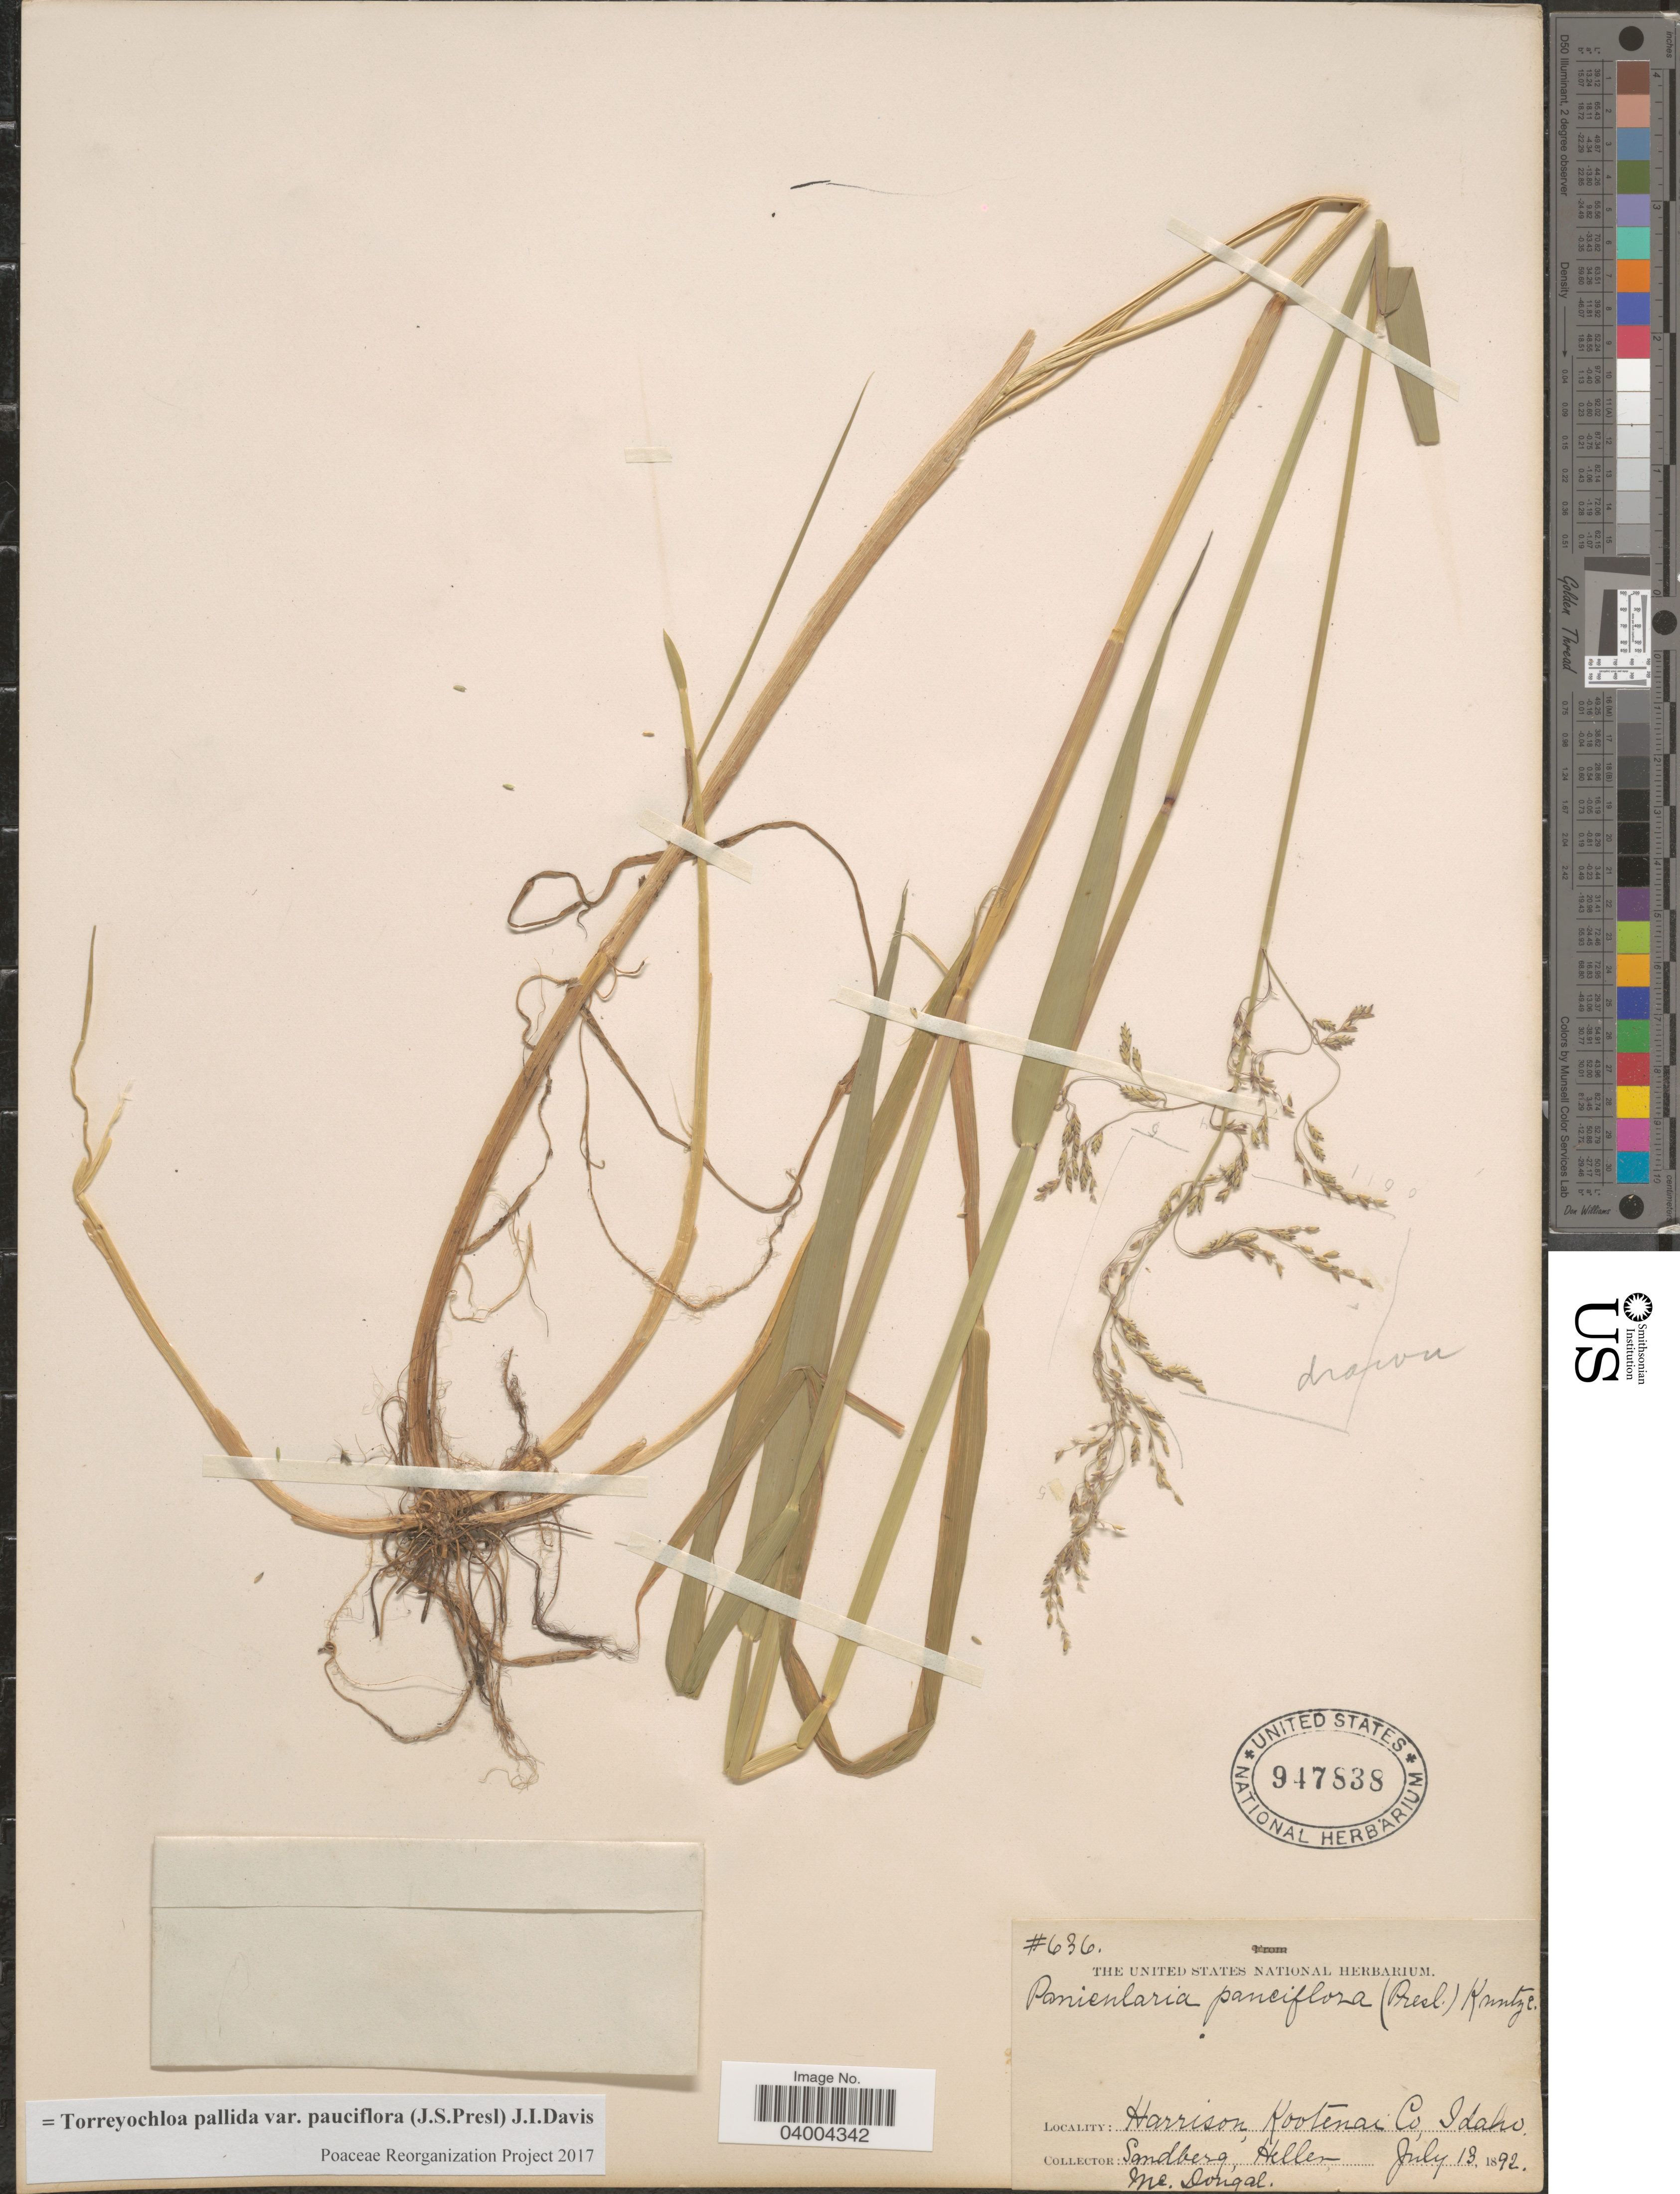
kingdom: Plantae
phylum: Tracheophyta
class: Liliopsida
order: Poales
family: Poaceae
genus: Torreyochloa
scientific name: Torreyochloa pallida var. pauciflora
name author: (J. Presl) J.I. Davis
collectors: Sandberg, -- Heller & McDougal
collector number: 636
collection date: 1892-07-13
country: United States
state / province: Idaho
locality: Harrison, Kootenai Co.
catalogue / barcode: US 947838